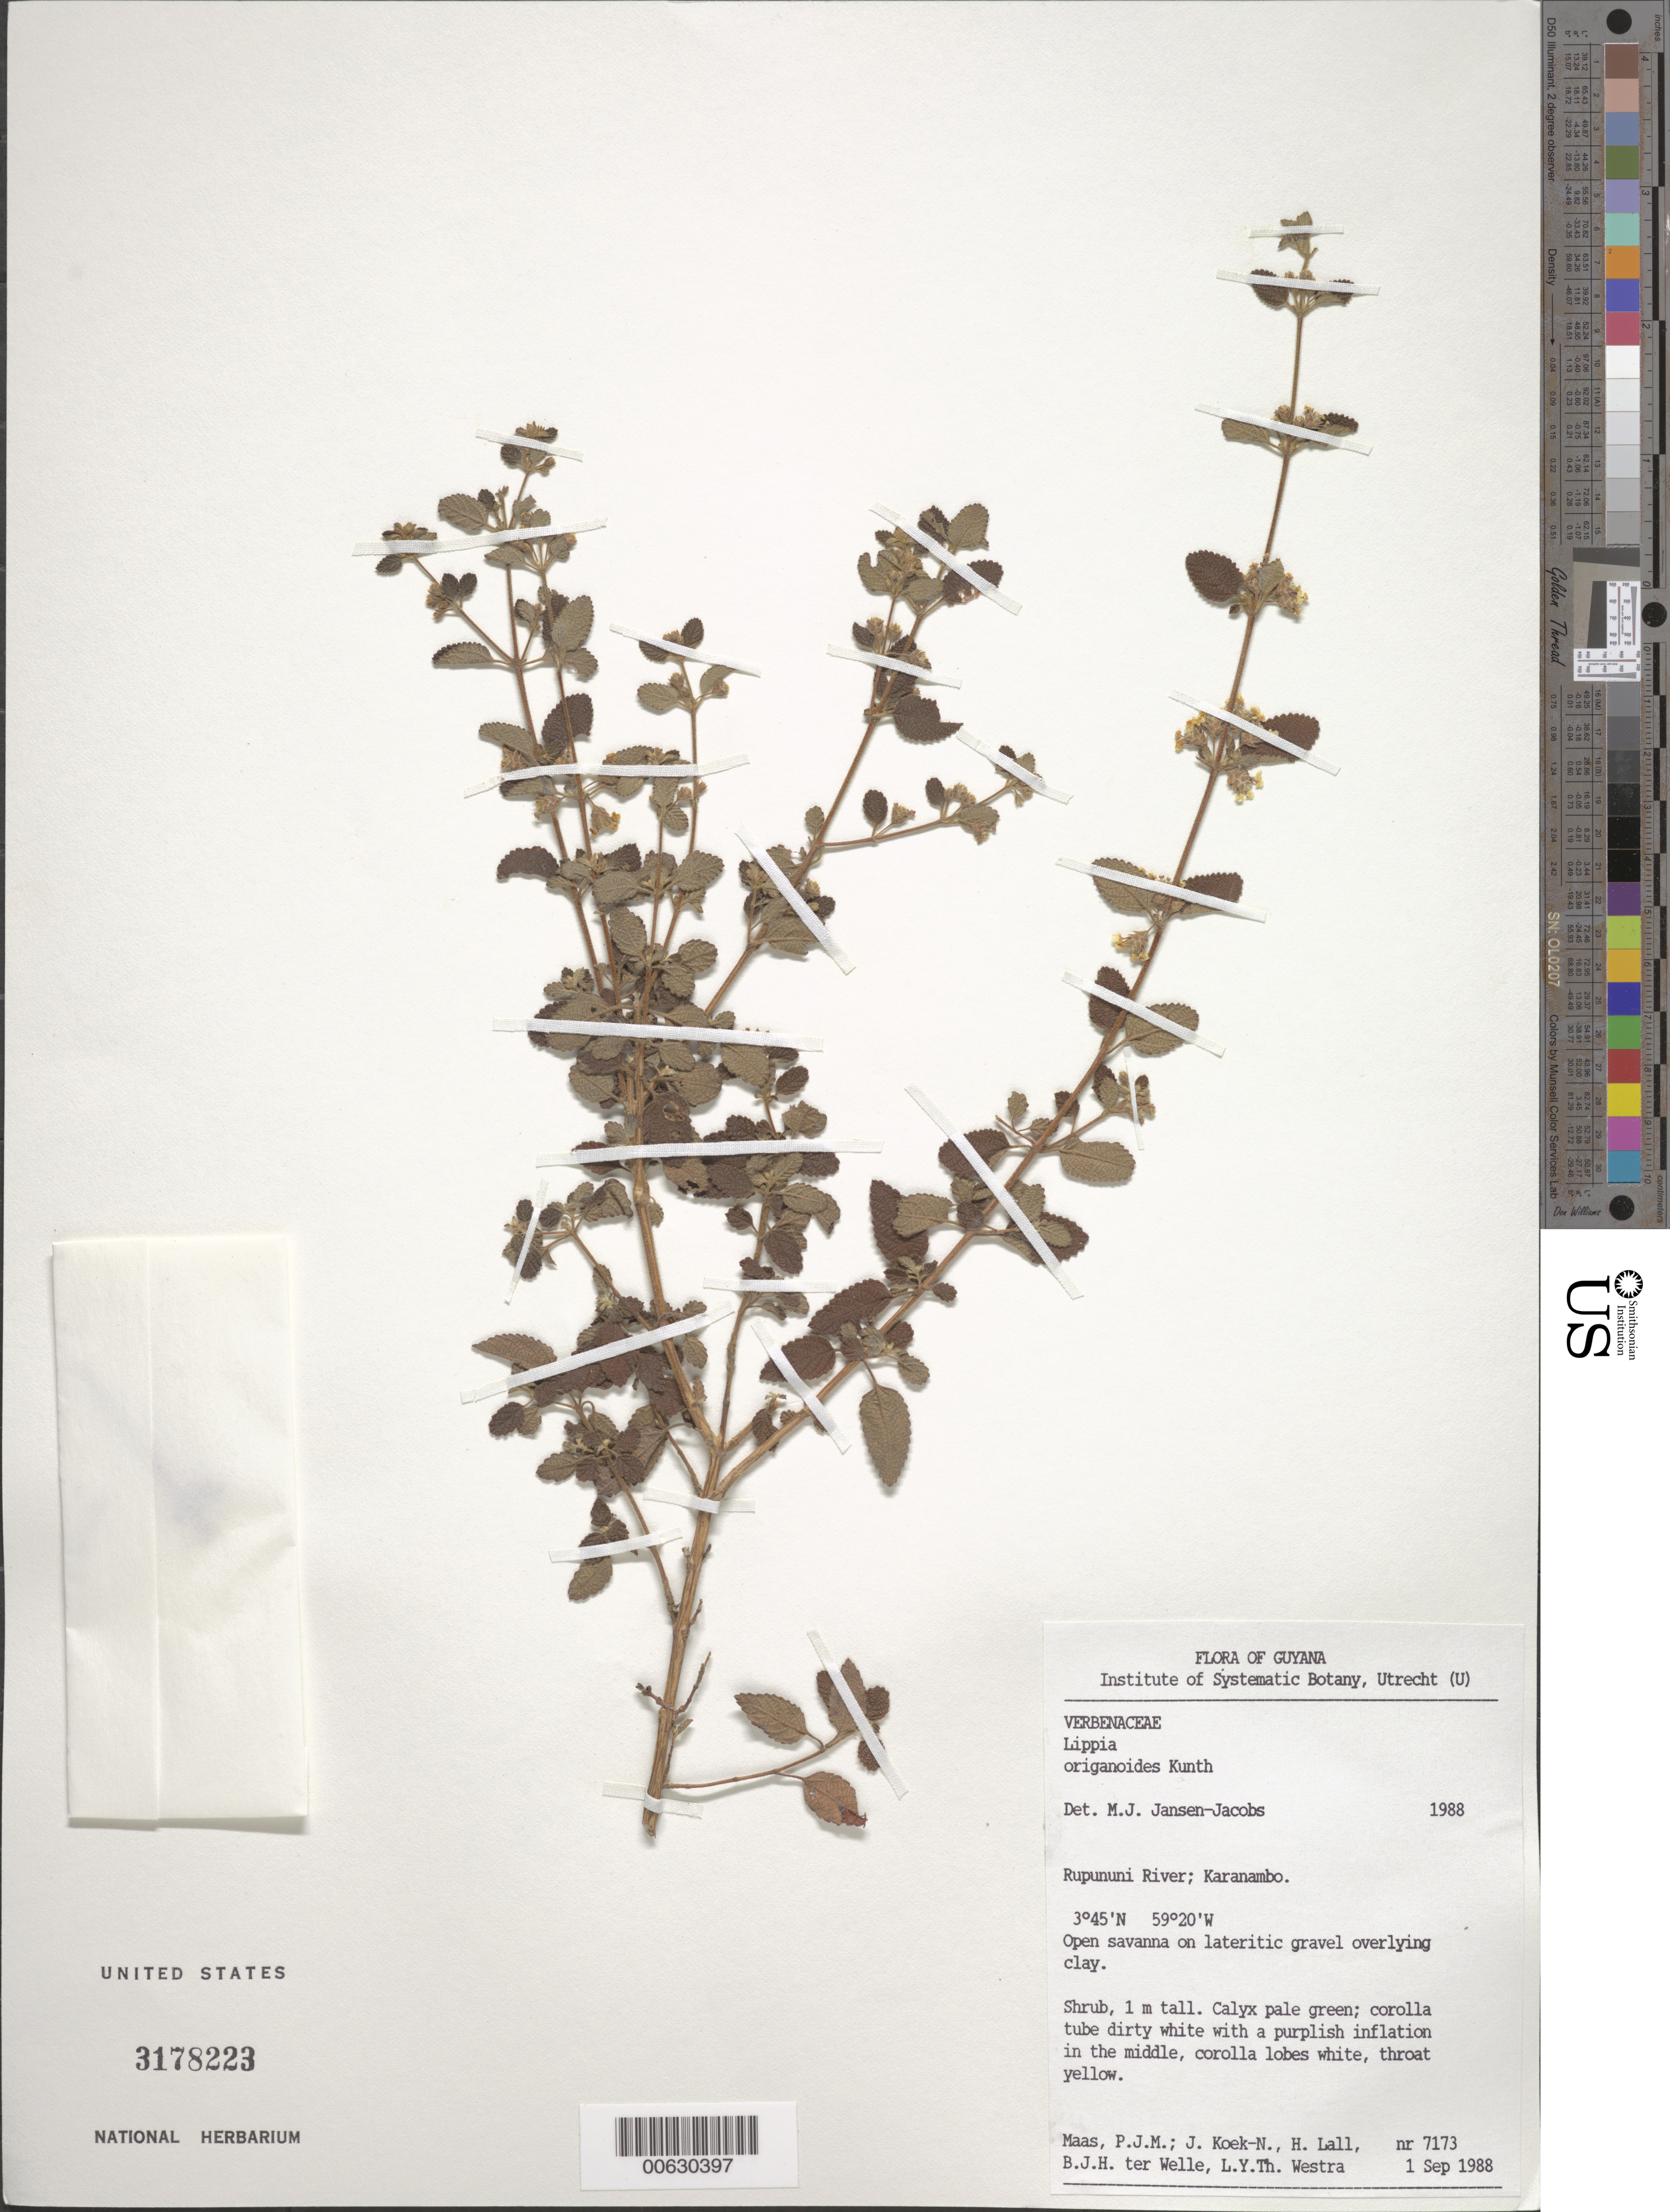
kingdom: Plantae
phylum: Tracheophyta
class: Magnoliopsida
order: Lamiales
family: Verbenaceae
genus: Lippia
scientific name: Lippia origanoides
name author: Kunth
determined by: Jansen-Jacobs, M. J., (U), Nationaal Herbarium Nederland, Utrecht University branch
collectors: P. Maas, J. Koek-Noorman, H. Lall, B. Welle & L. Y. T. Westra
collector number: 7173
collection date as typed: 1-Sep-88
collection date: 1988-09-01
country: Guyana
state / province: U. Takutu-U. Essequibo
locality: Karanambo, Rupununi River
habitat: Open savanna on lateritic gravel overlying clay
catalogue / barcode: US 3178223